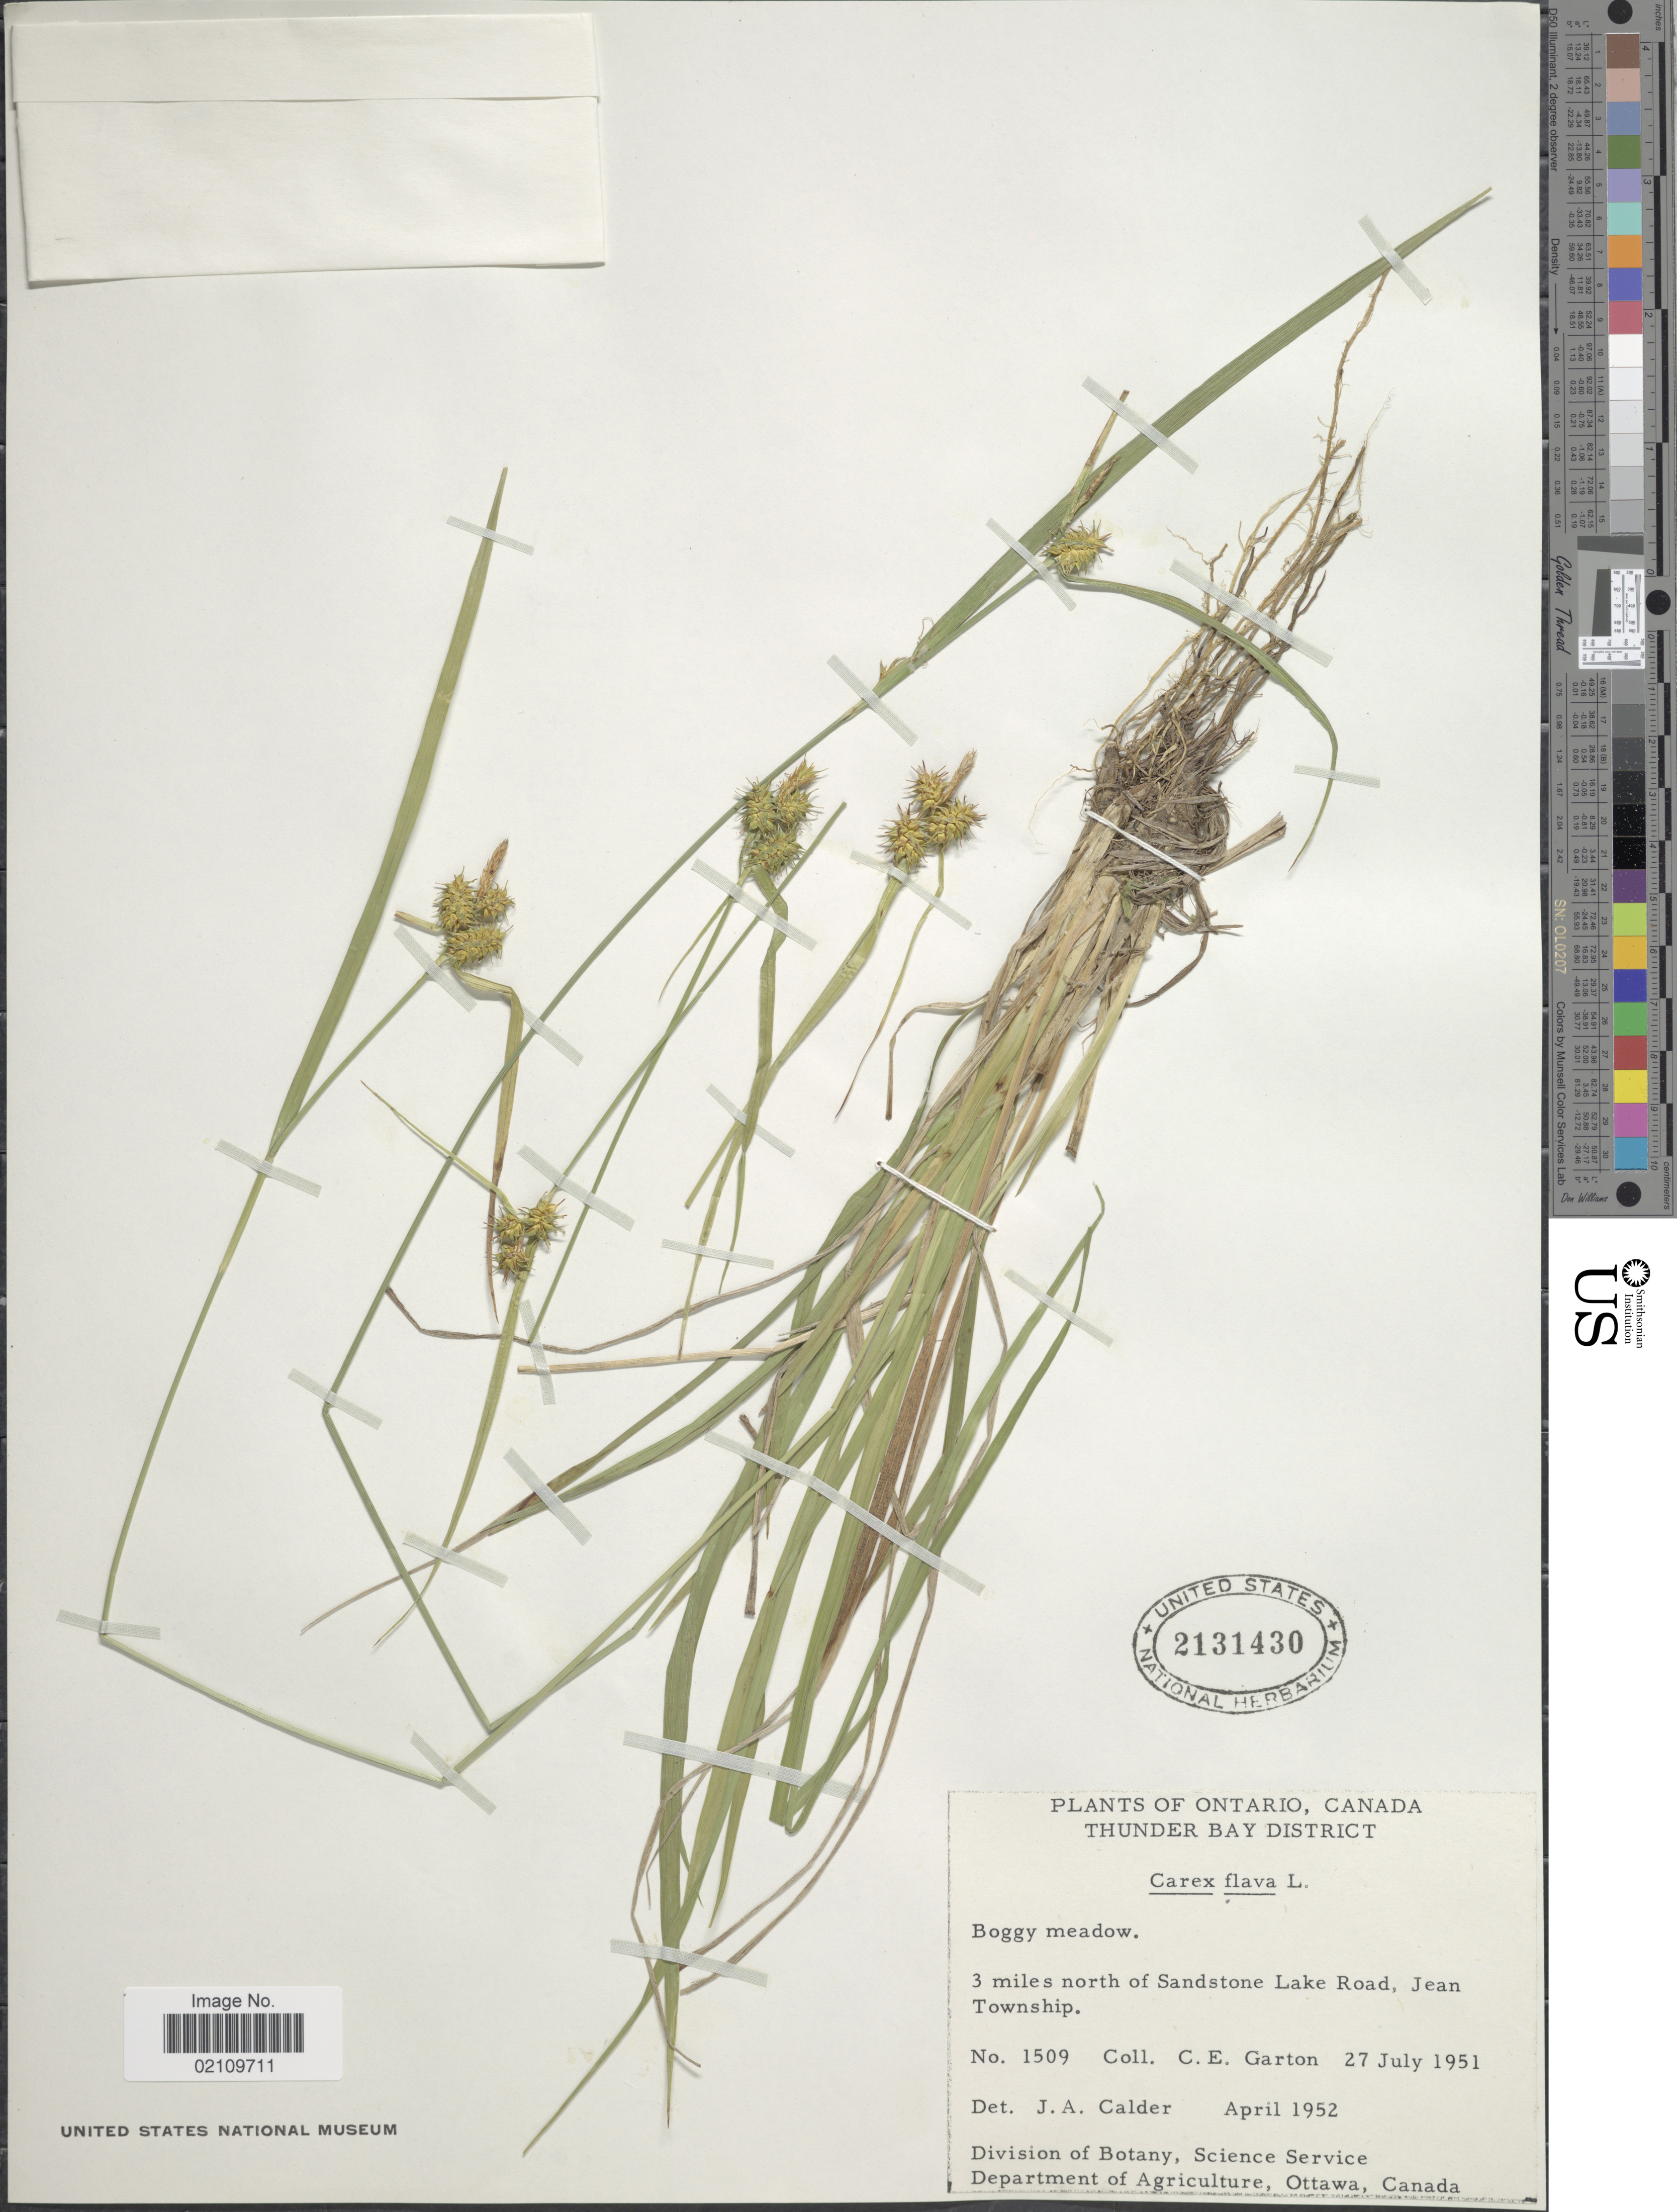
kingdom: Plantae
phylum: Tracheophyta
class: Liliopsida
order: Poales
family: Cyperaceae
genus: Carex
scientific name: Carex flava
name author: L.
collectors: C. E. Garton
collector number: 1509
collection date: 1951-07-27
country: Canada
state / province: Ontario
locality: Thunder Bay District. 3 miles north of Sandstone Lake Road, Jean Township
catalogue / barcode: US 2131430